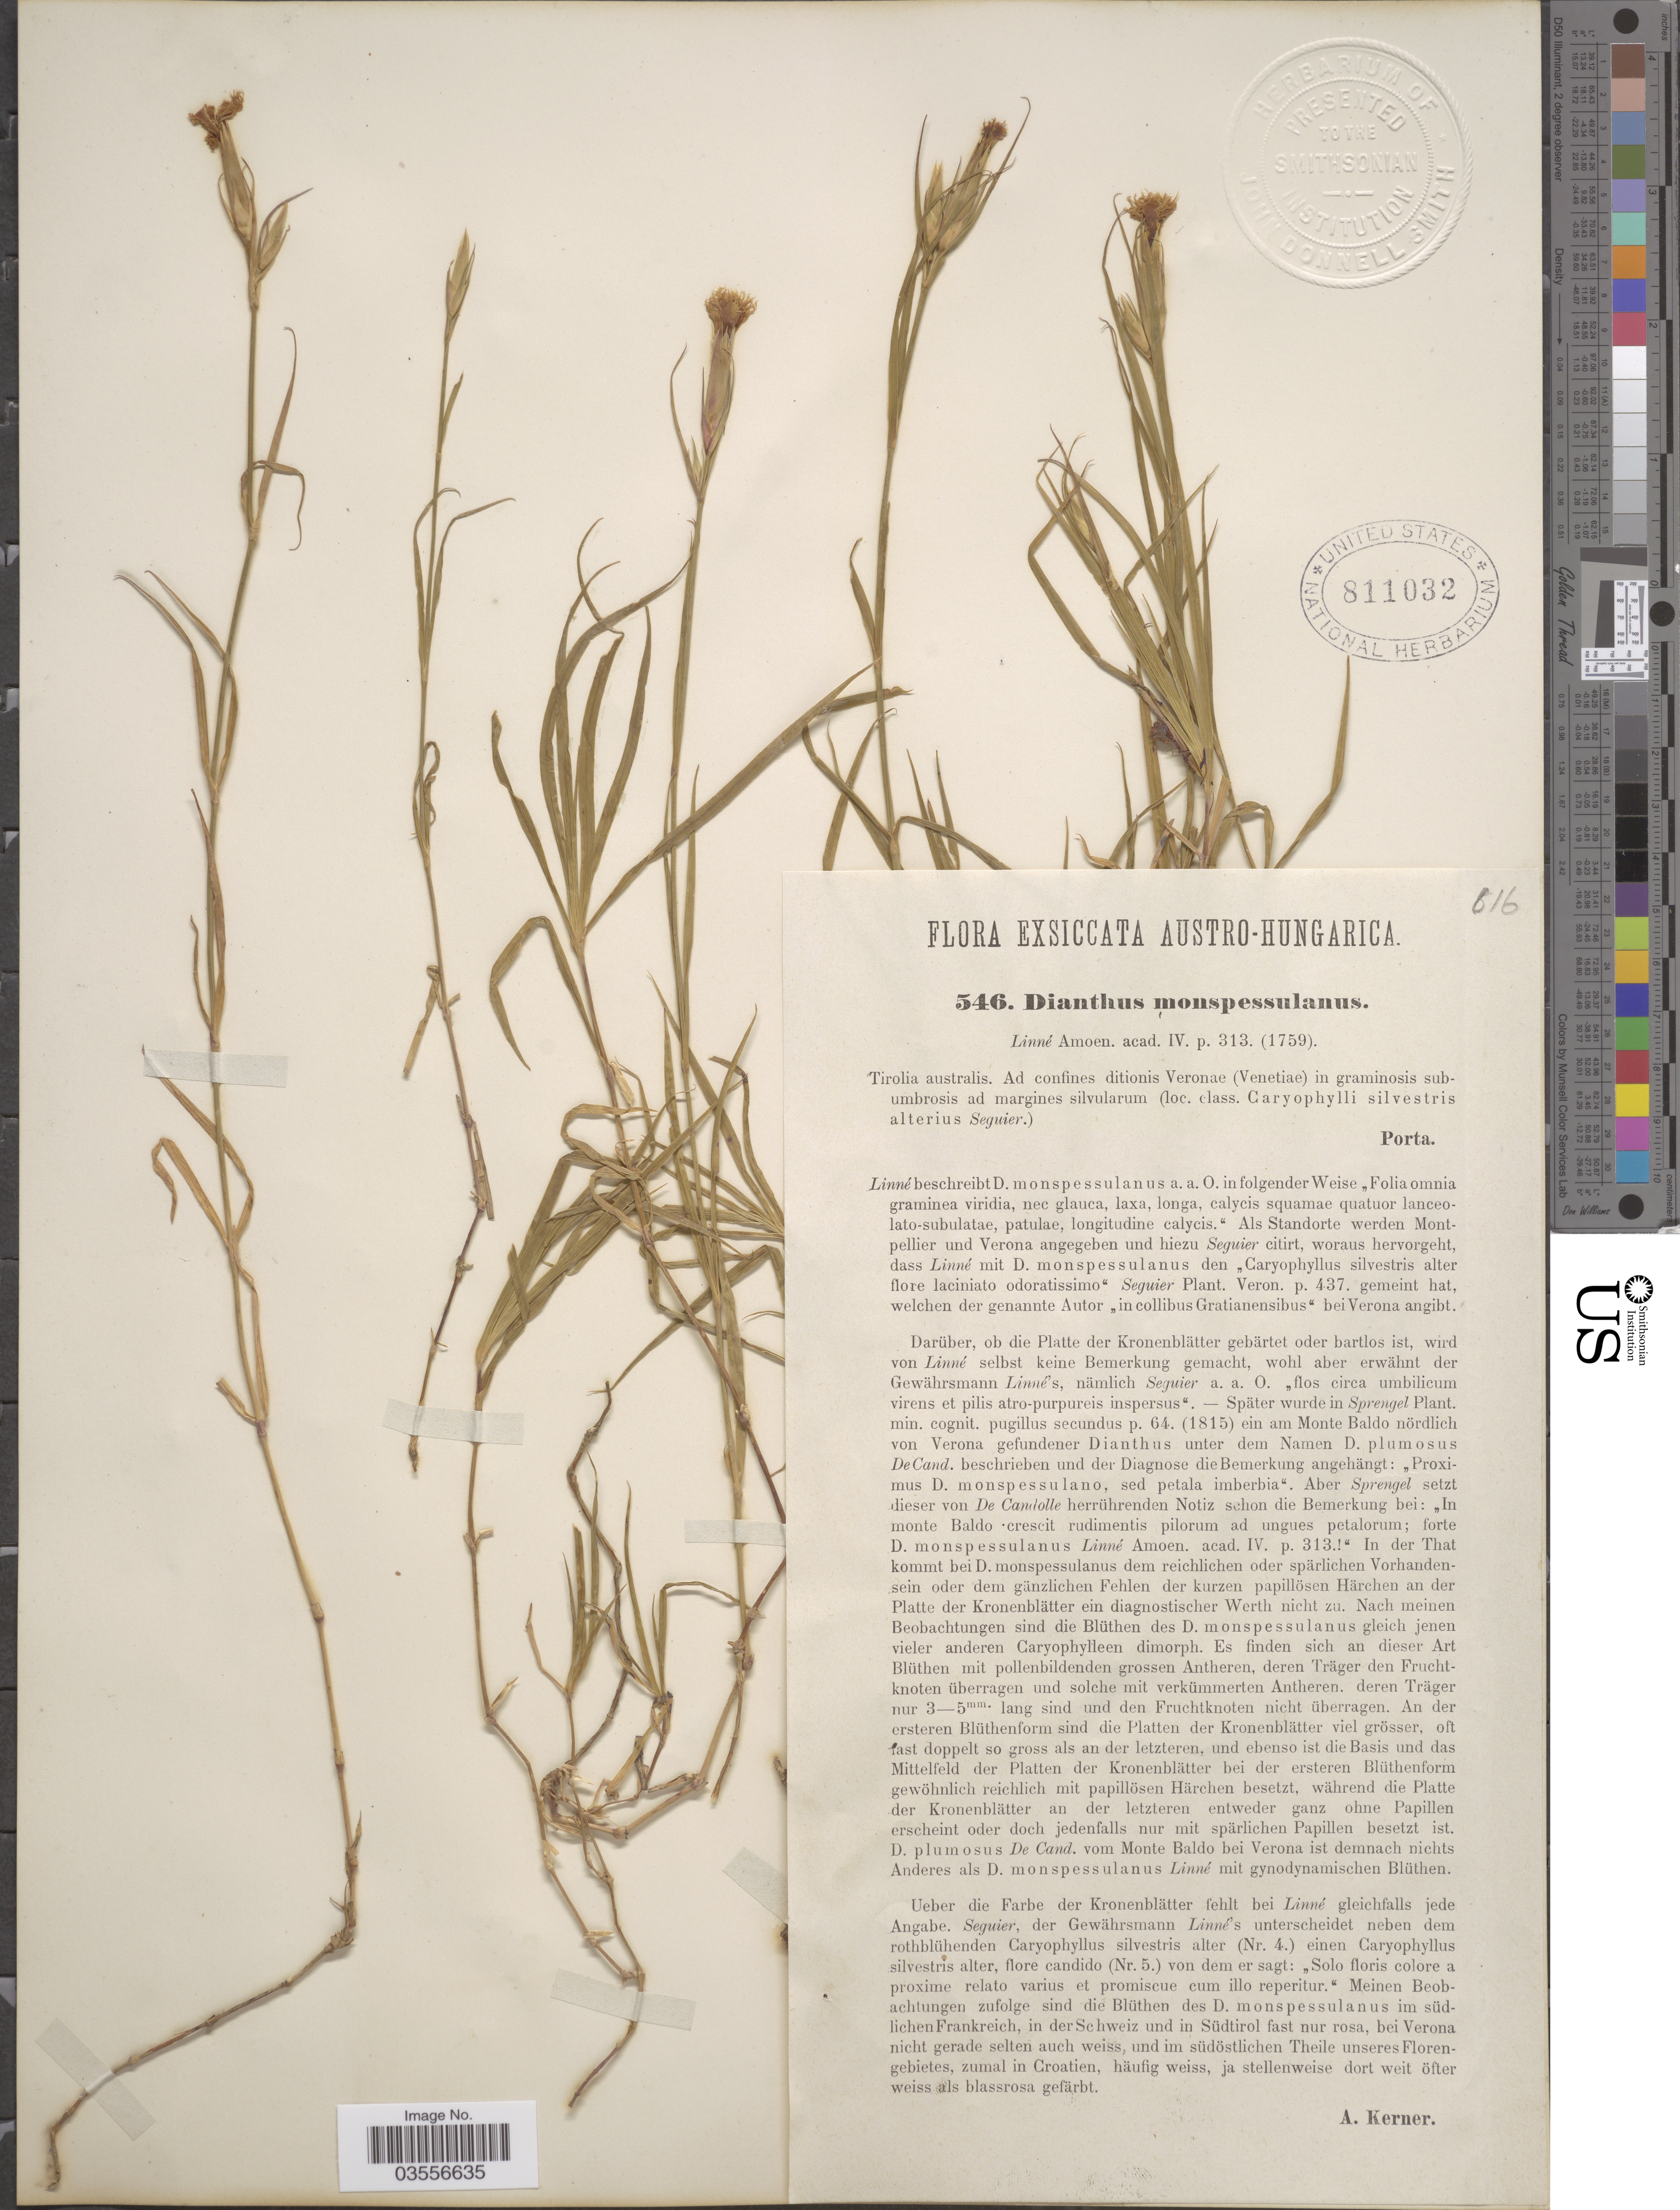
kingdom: Plantae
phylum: Tracheophyta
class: Magnoliopsida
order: Caryophyllales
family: Caryophyllaceae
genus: Dianthus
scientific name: Dianthus monspessulanus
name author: L.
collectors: -- Porta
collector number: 546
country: Italy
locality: Austro-Hungarica. Tirolia australis. Ad confines ditiones Veronae (Venetiae) in graminosis subumbrosis ad margines silvularum.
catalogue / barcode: US 811032